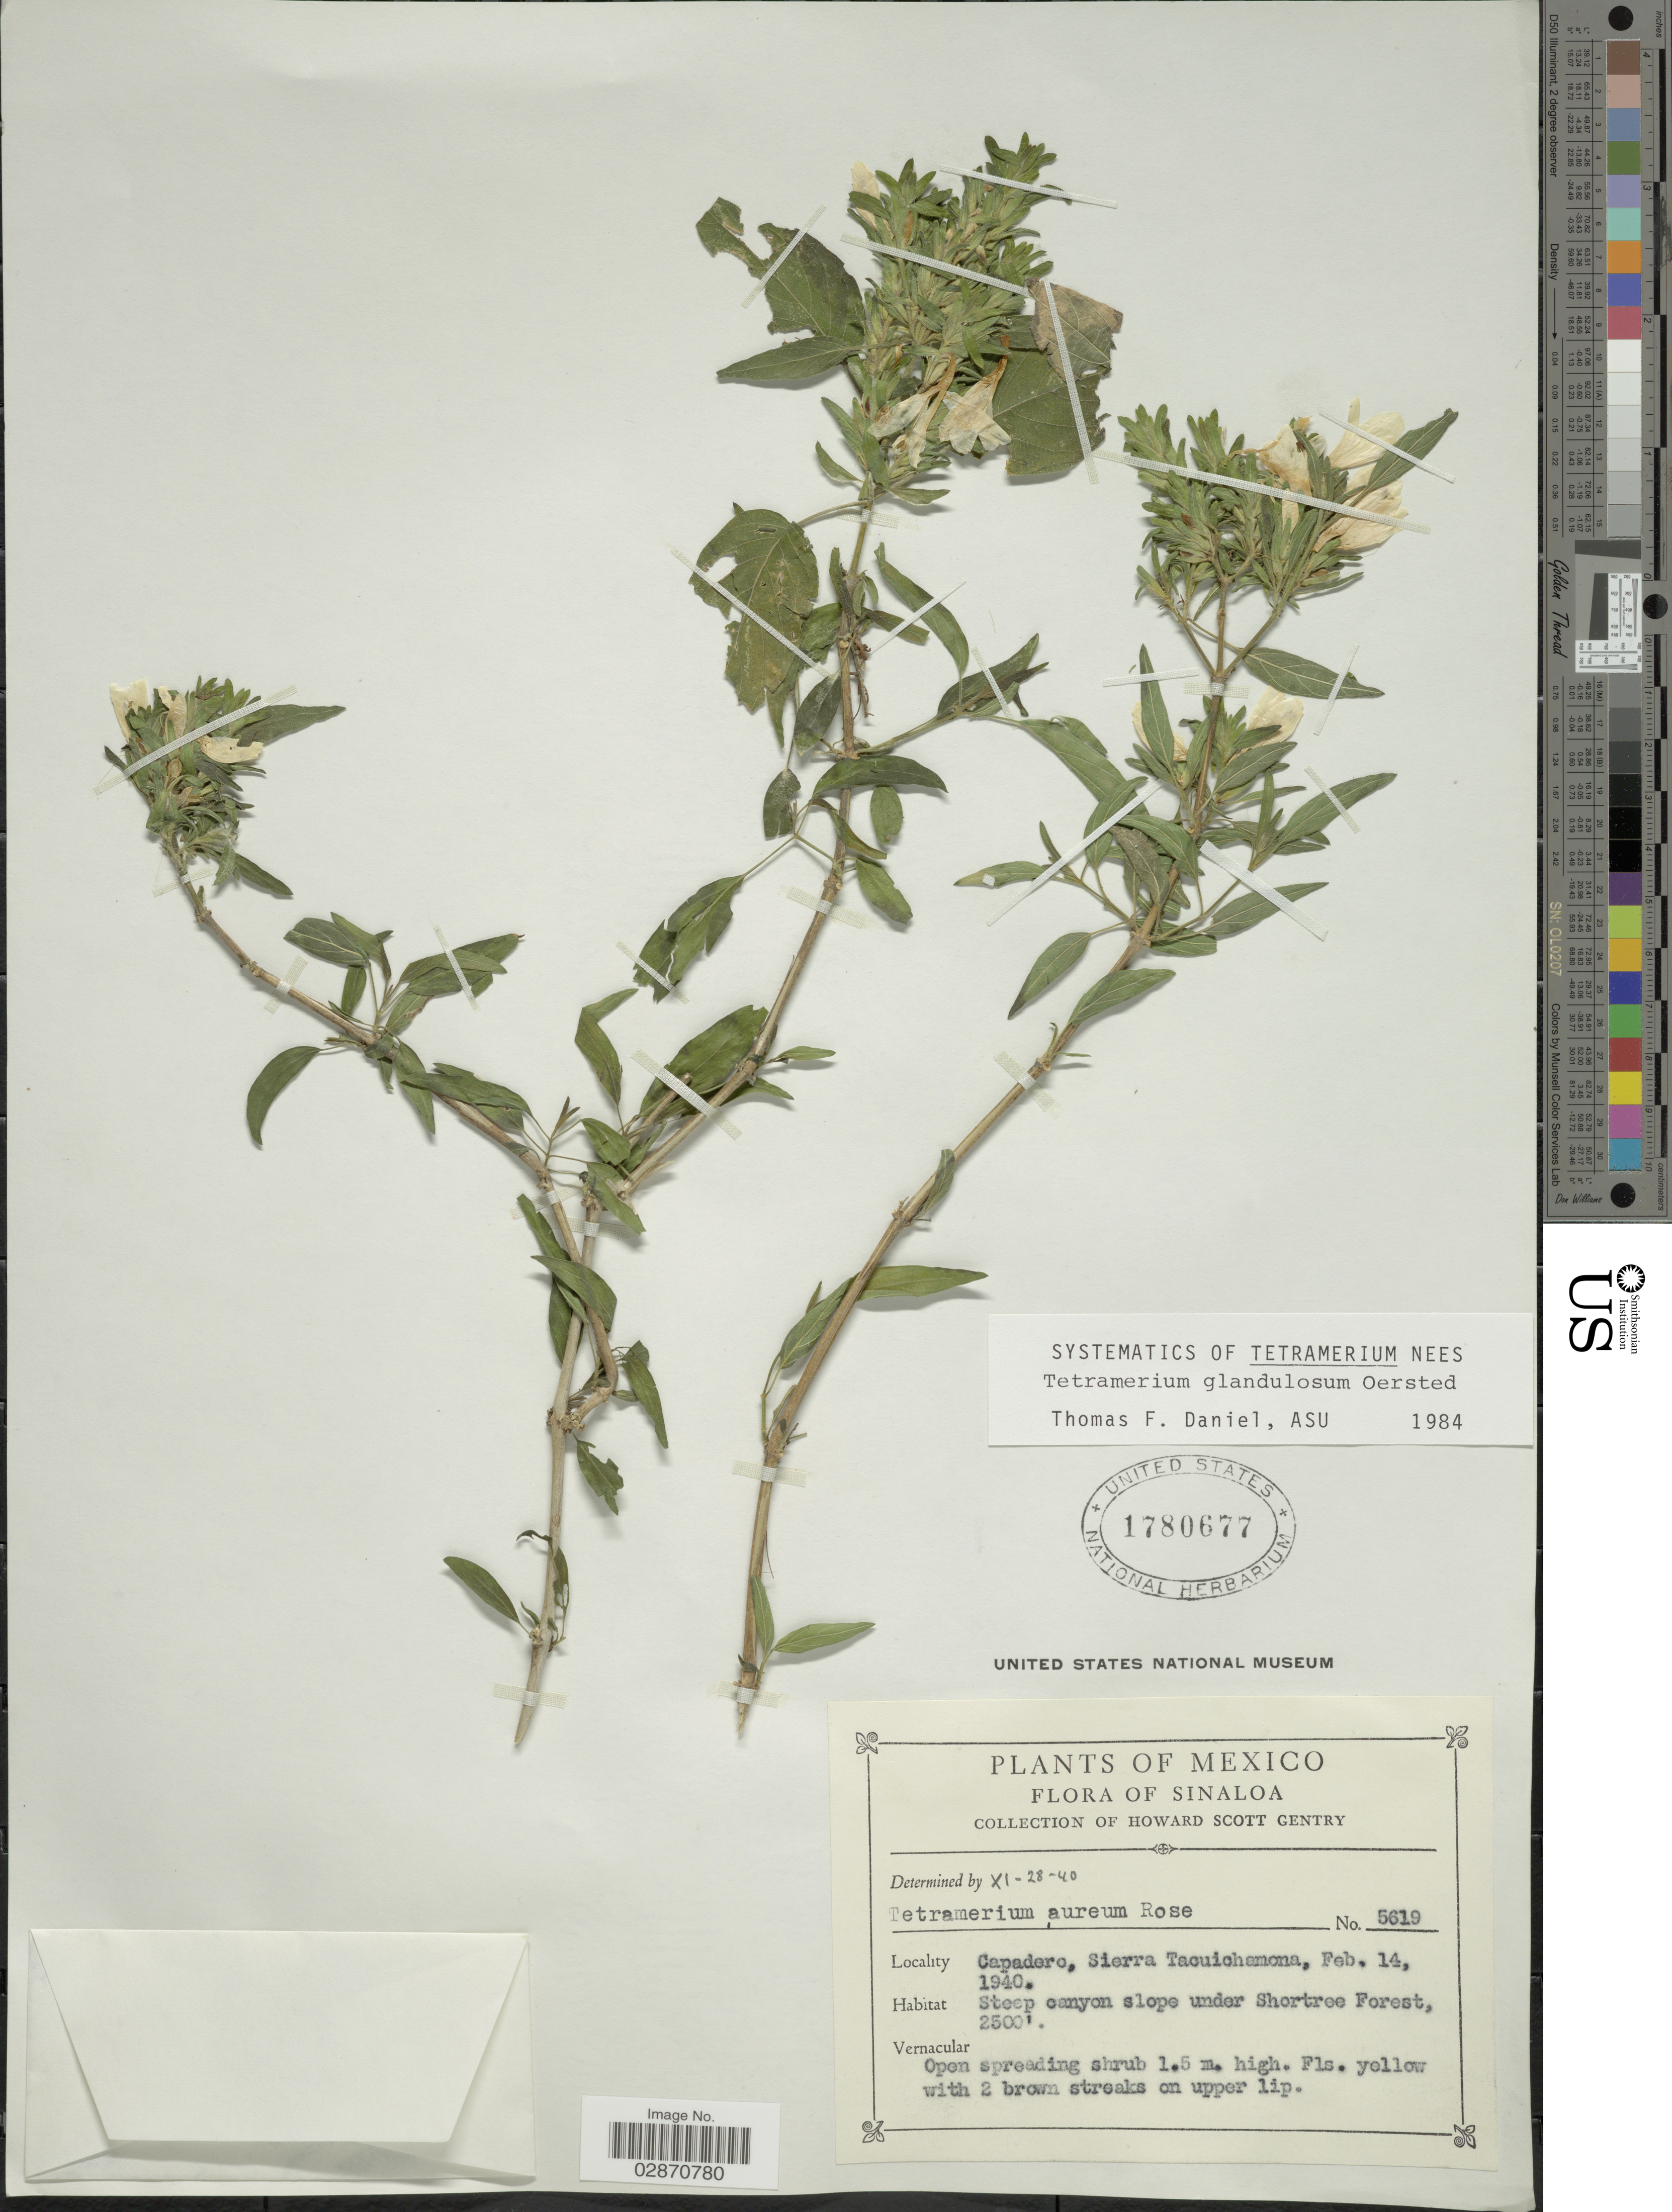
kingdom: Plantae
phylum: Tracheophyta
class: Magnoliopsida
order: Lamiales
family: Acanthaceae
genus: Tetramerium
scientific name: Tetramerium glandulosum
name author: Oerst.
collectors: H. S. Gentry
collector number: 5619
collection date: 1940-02-14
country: Mexico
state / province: Sinaloa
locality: Capadero, Sierra Tacuichamona.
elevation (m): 762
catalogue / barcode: US 1780677